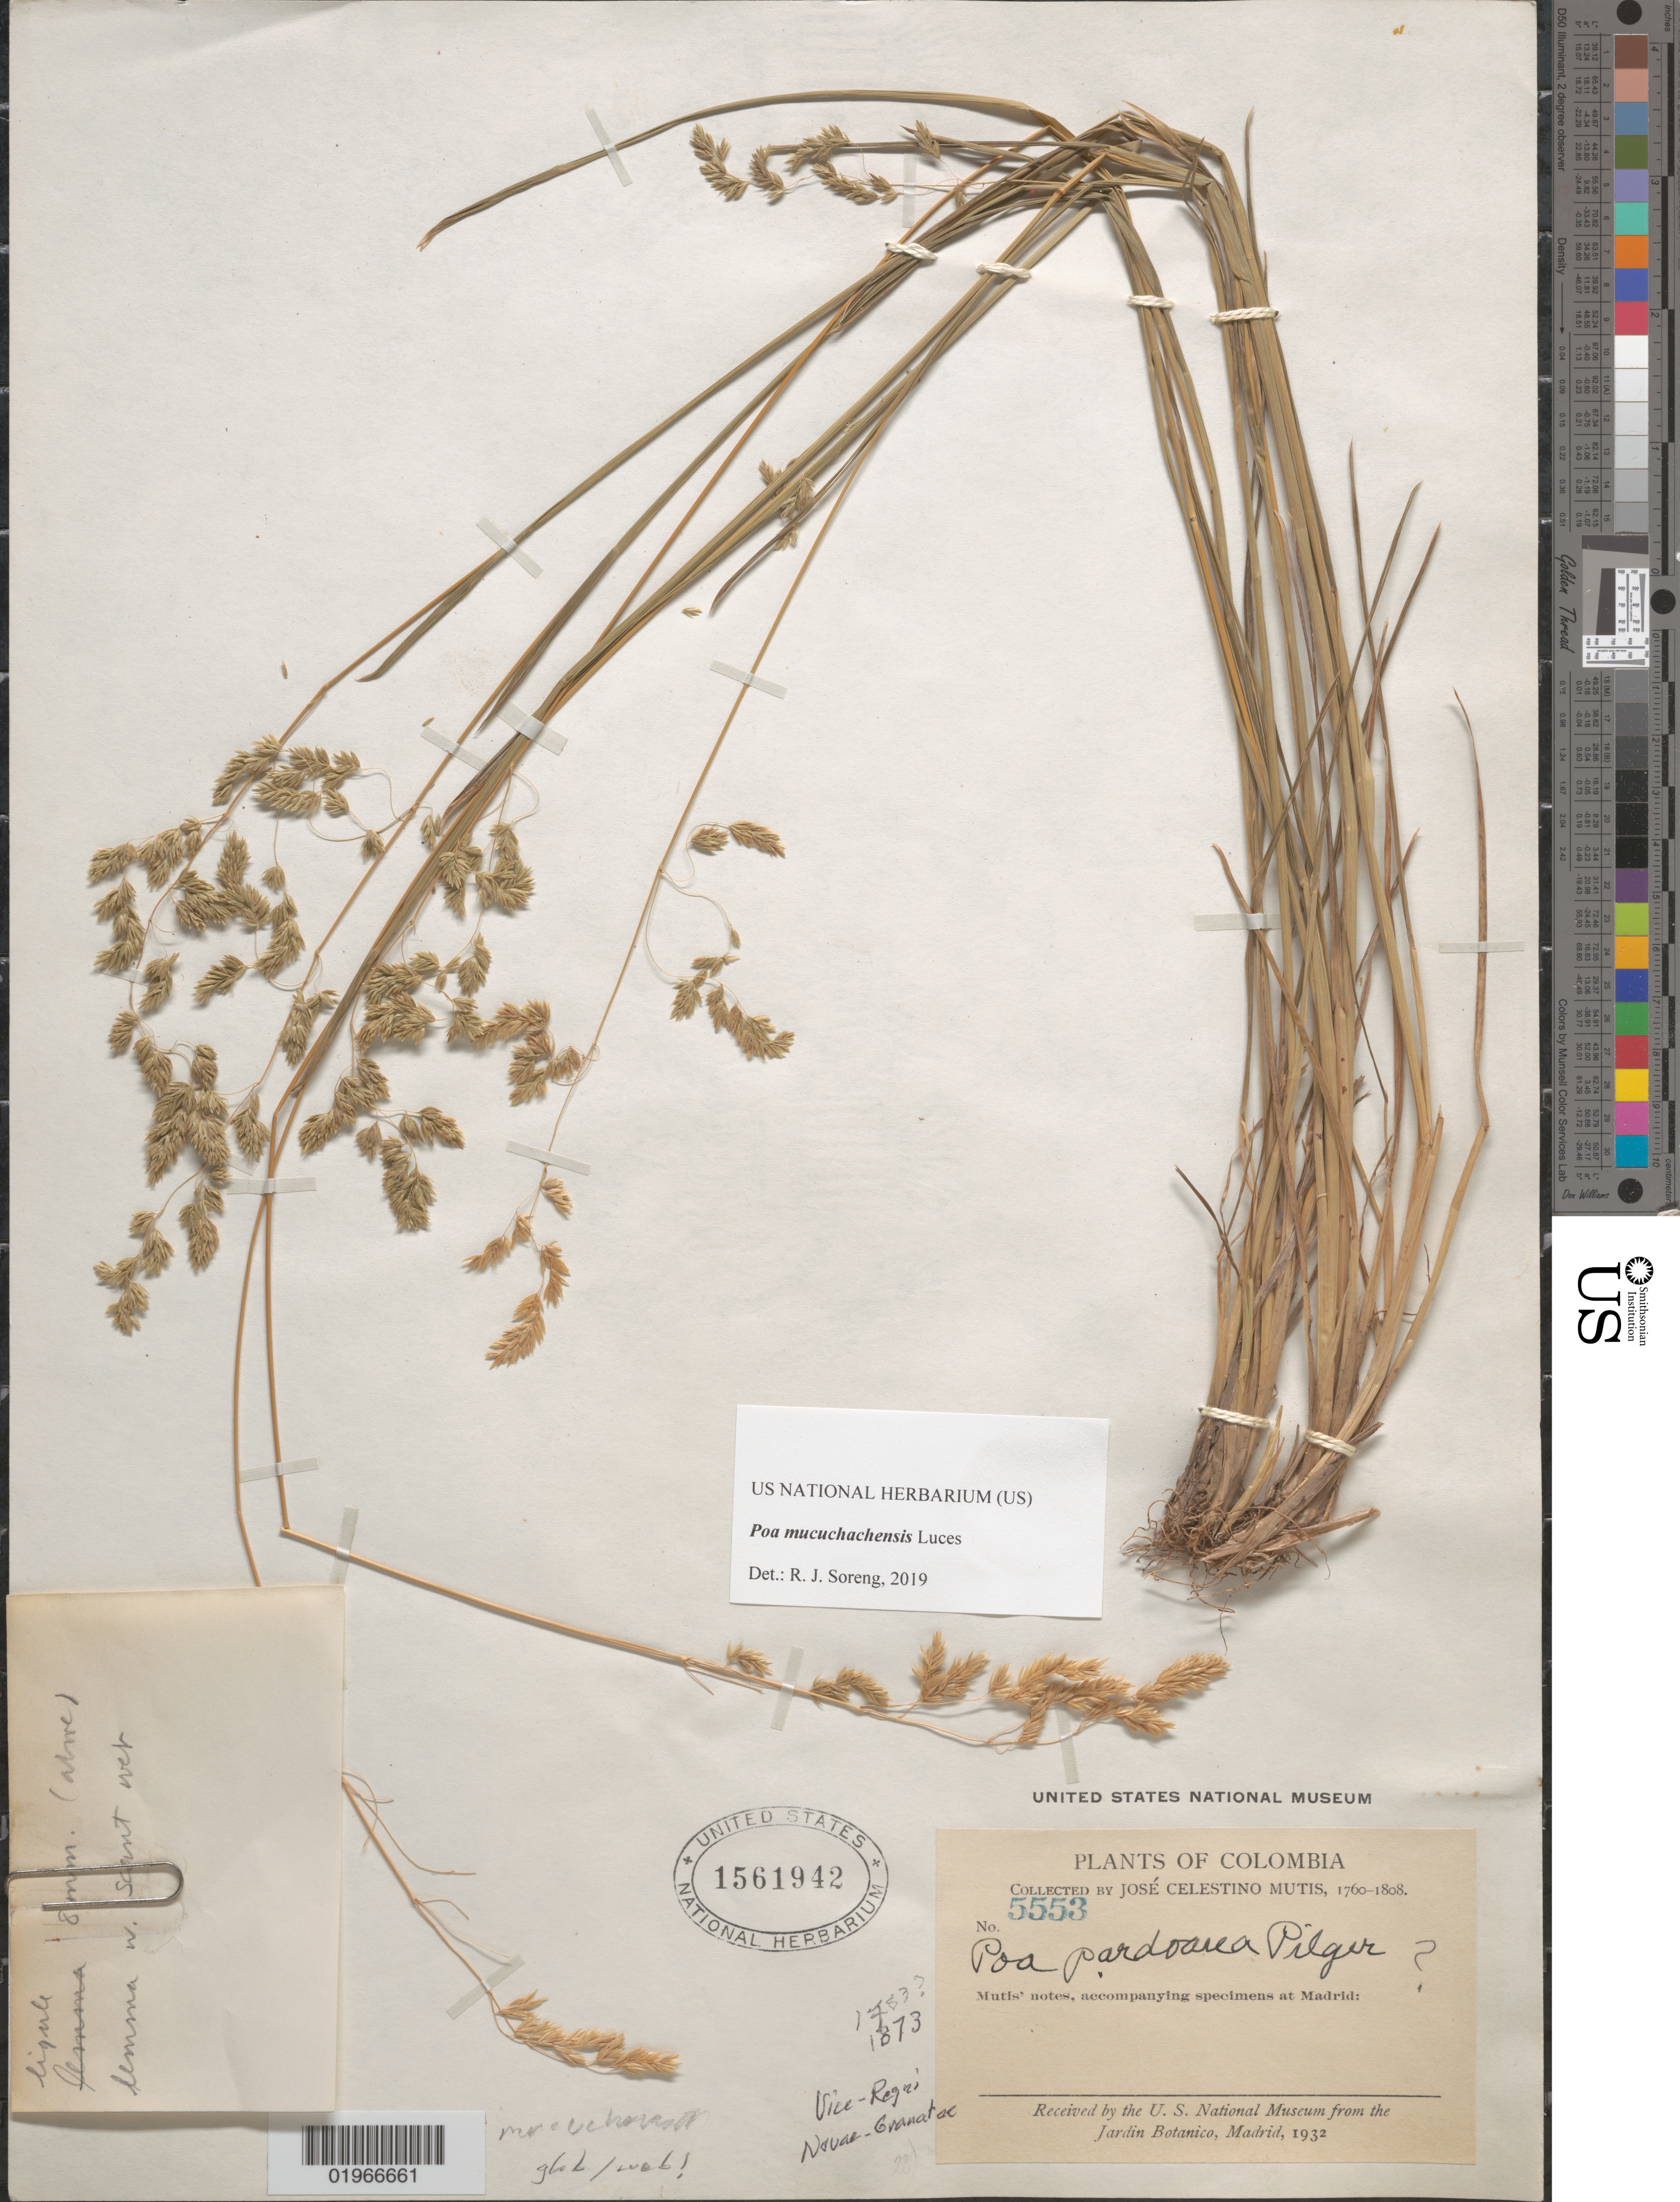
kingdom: Plantae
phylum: Tracheophyta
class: Liliopsida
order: Poales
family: Poaceae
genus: Poa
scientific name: Poa mucuchachensis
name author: Luces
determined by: Soreng, Robert J., Research Associate (BOT), Smithsonian Institution - National Museum of Natural History (UNITED STATES)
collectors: J. C. B. Mutis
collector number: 5553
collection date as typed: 1783?! Vice - Regni Novae - Granatae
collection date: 1760/1808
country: Colombia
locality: Mutis' notes, accompanying specimens at Madrid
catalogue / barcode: US 1561942